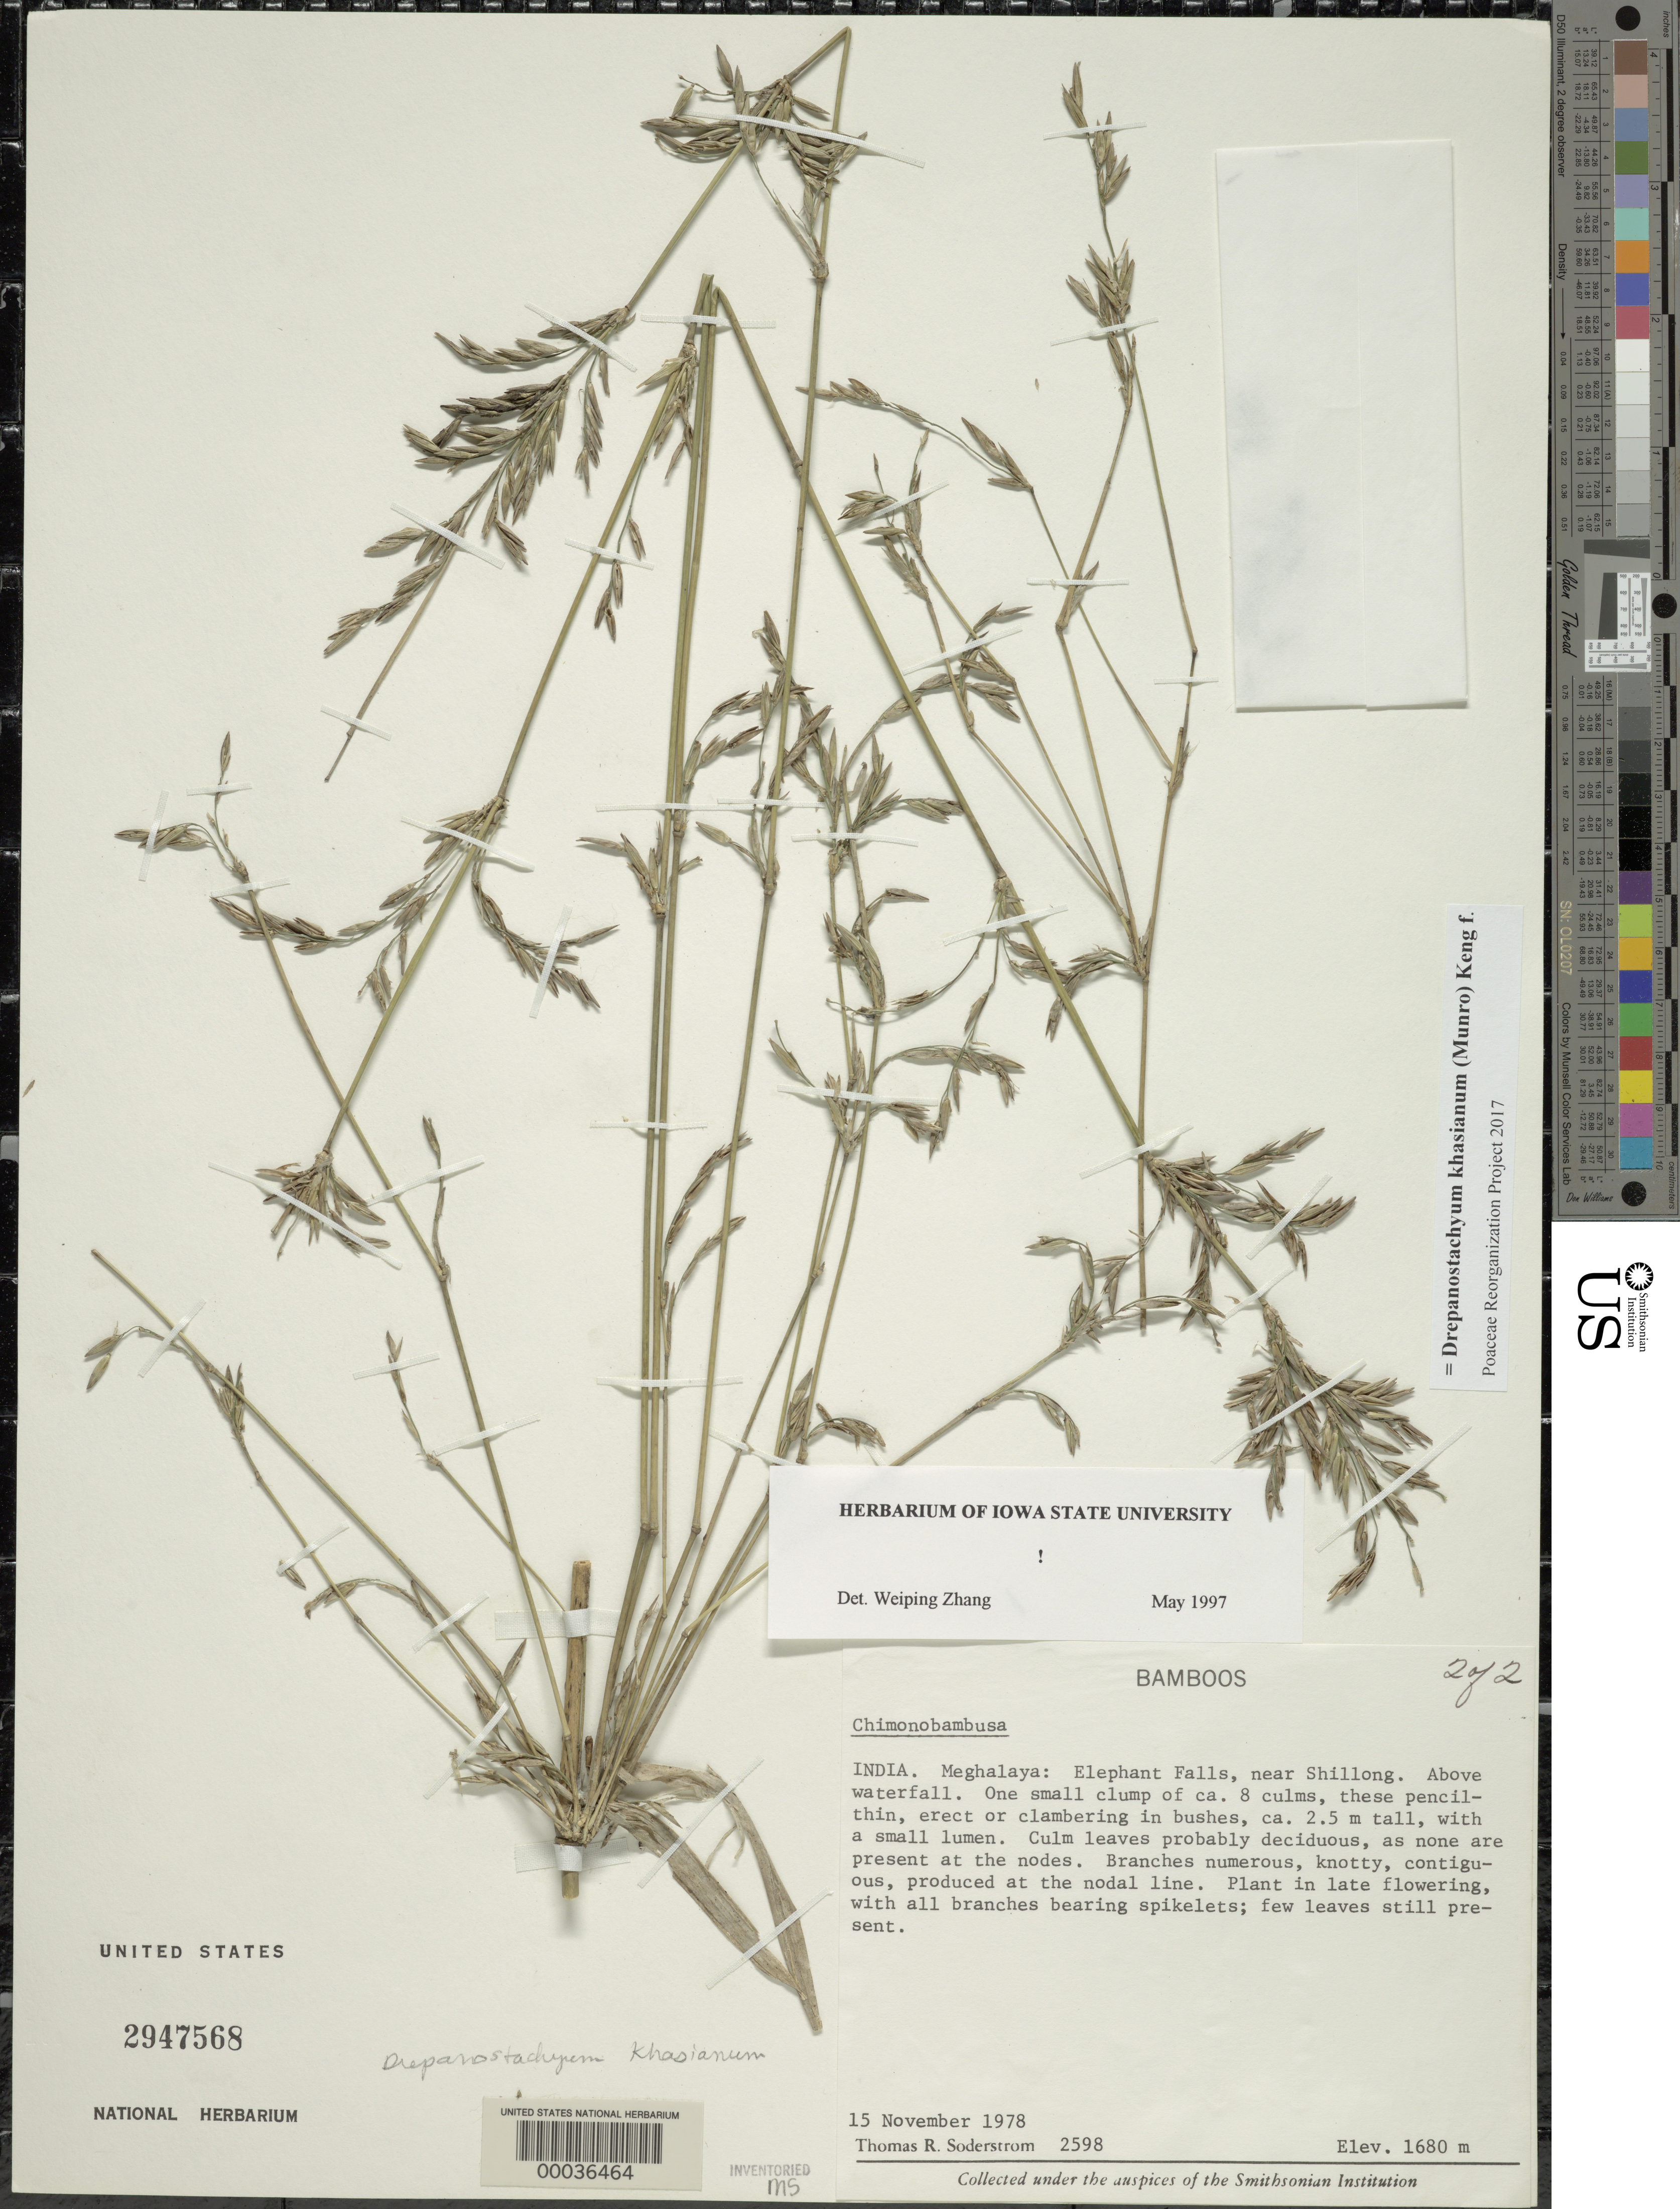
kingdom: Plantae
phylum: Tracheophyta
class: Liliopsida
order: Poales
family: Poaceae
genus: Drepanostachyum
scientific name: Drepanostachyum khasianum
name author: (Munro) Keng f.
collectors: T. R. Soderstrom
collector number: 2598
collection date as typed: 15 Nov 1978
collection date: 1978-11-15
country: India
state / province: Meghalaya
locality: Meghalaya, elephant falls, near shillong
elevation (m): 1680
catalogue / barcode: US 2947568